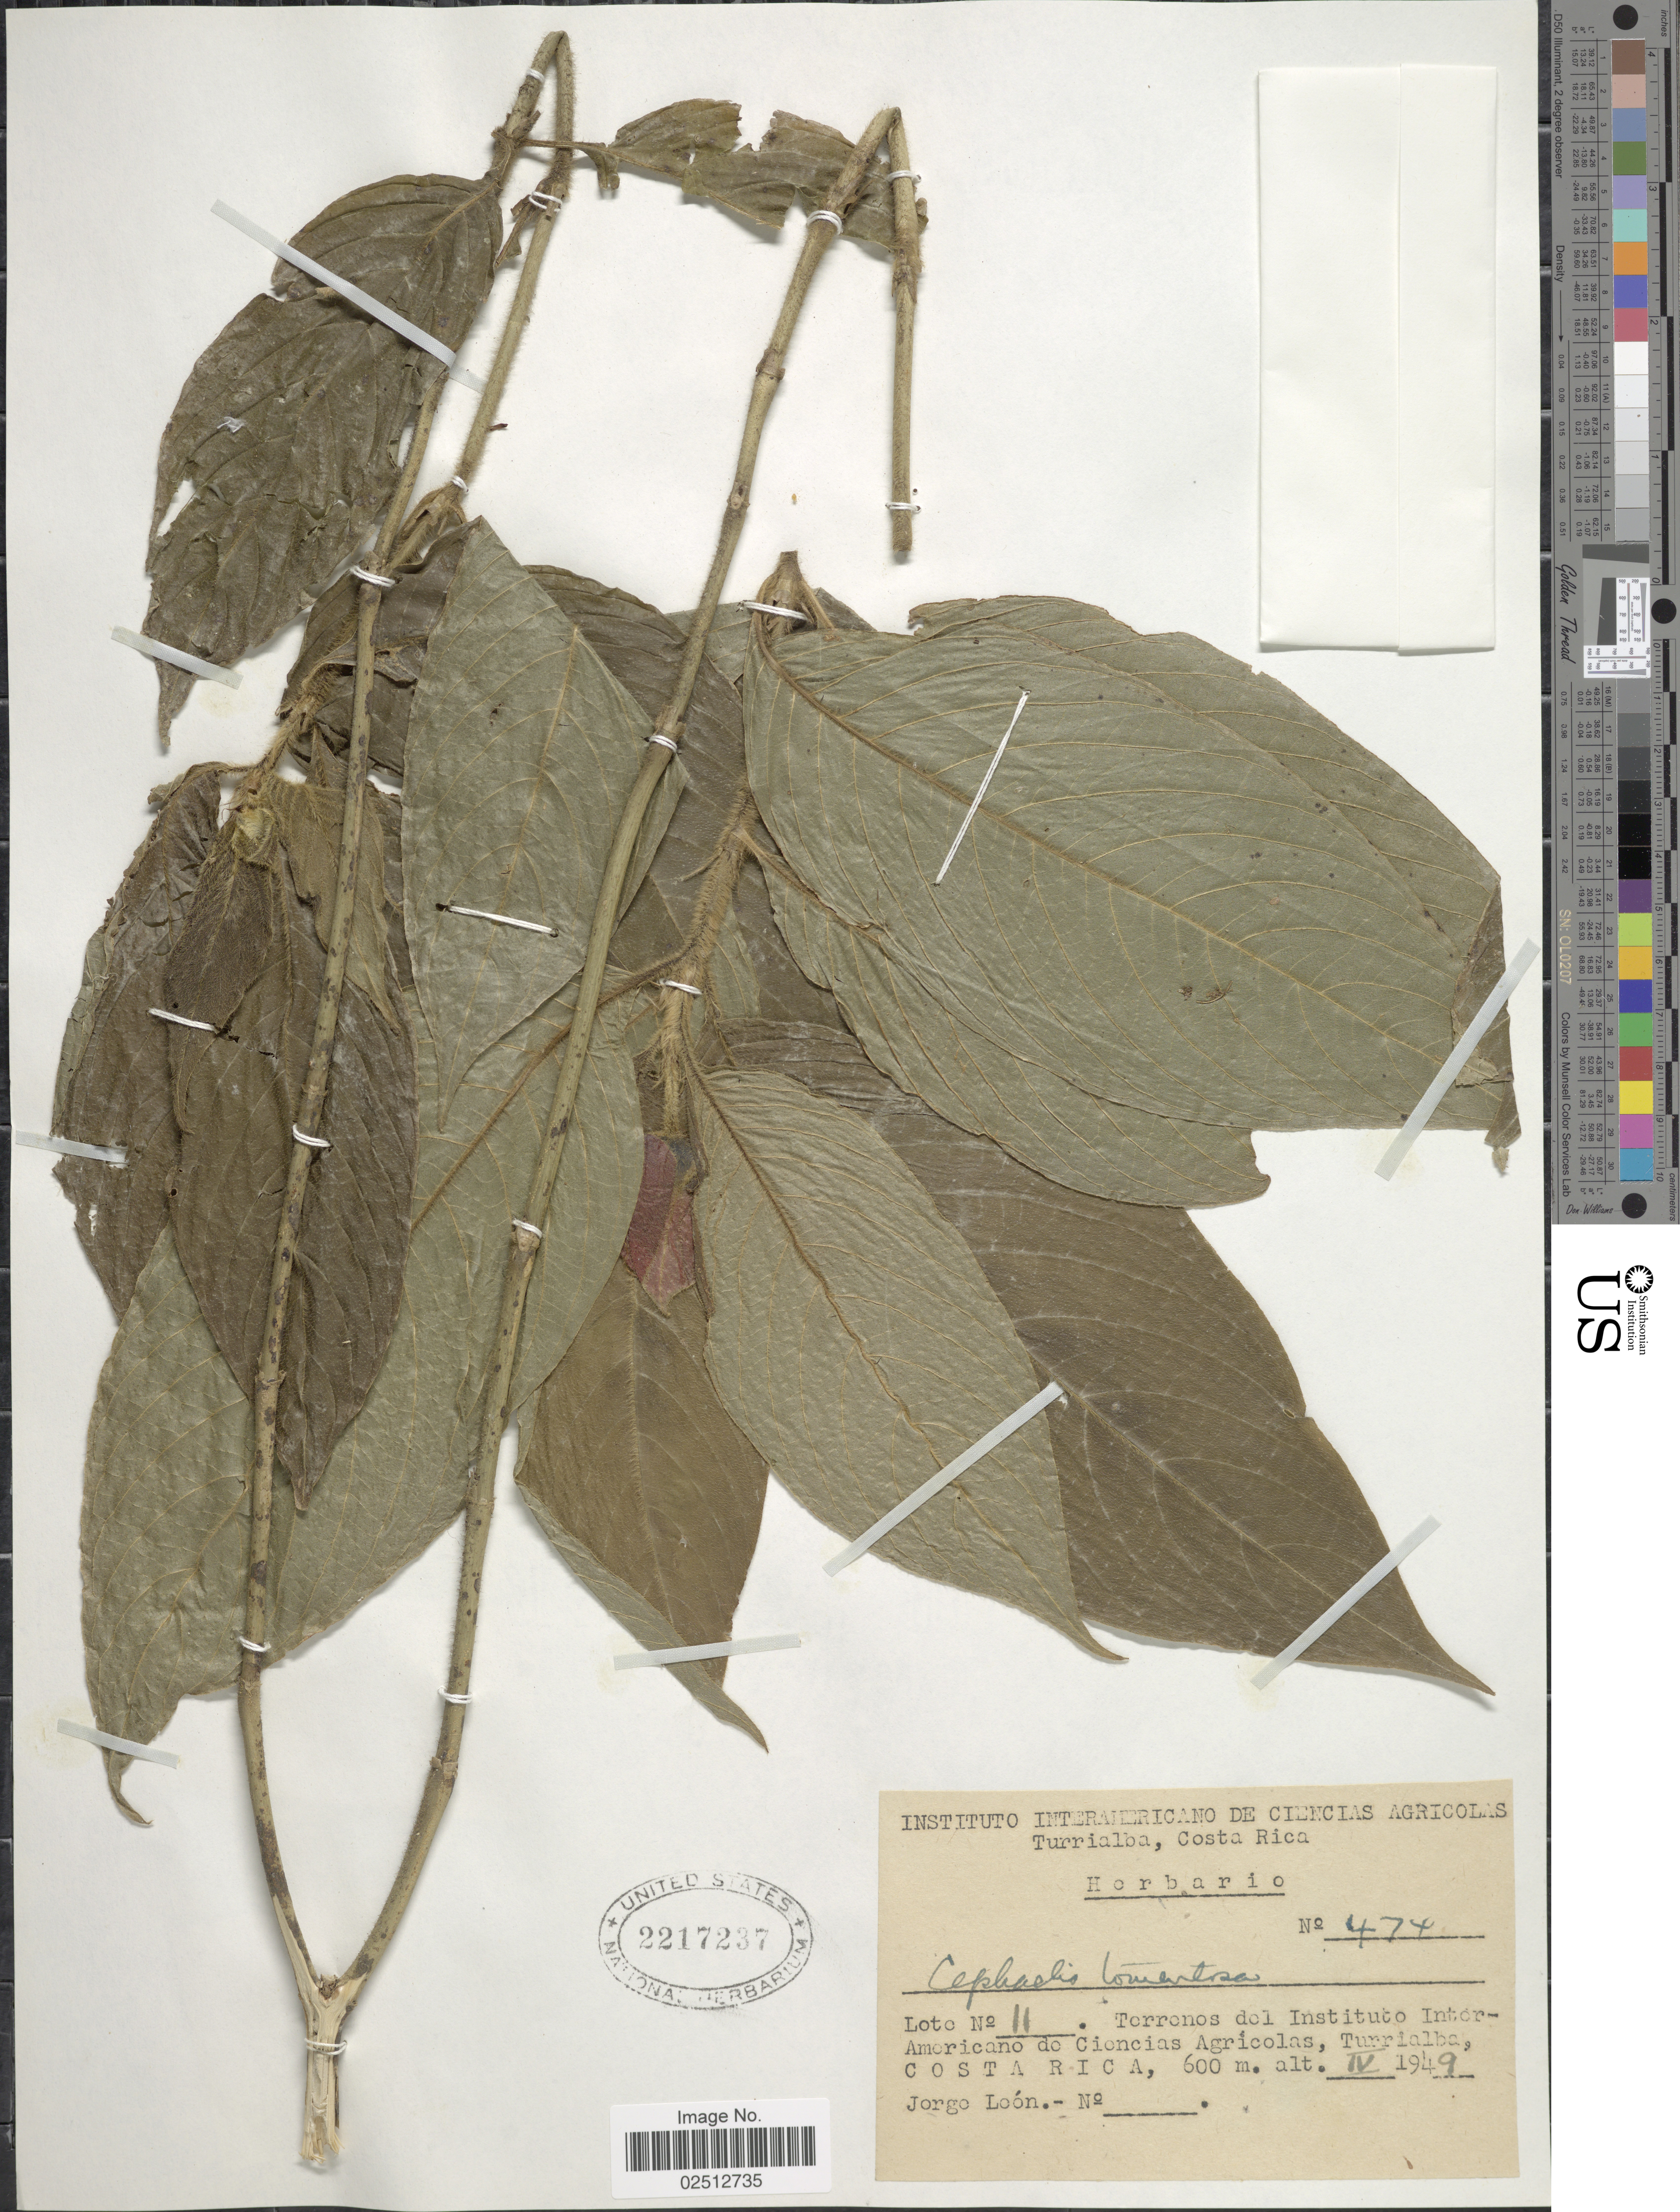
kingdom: Plantae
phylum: Tracheophyta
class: Magnoliopsida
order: Gentianales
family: Rubiaceae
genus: Psychotria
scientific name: Psychotria poeppigiana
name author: Müll. Arg.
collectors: J. León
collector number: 474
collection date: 1949-04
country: Costa Rica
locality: Terrenos del Instituto Inter-Americano de Ciencias Agricolas, Turrialba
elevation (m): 600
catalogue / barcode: US 2217237